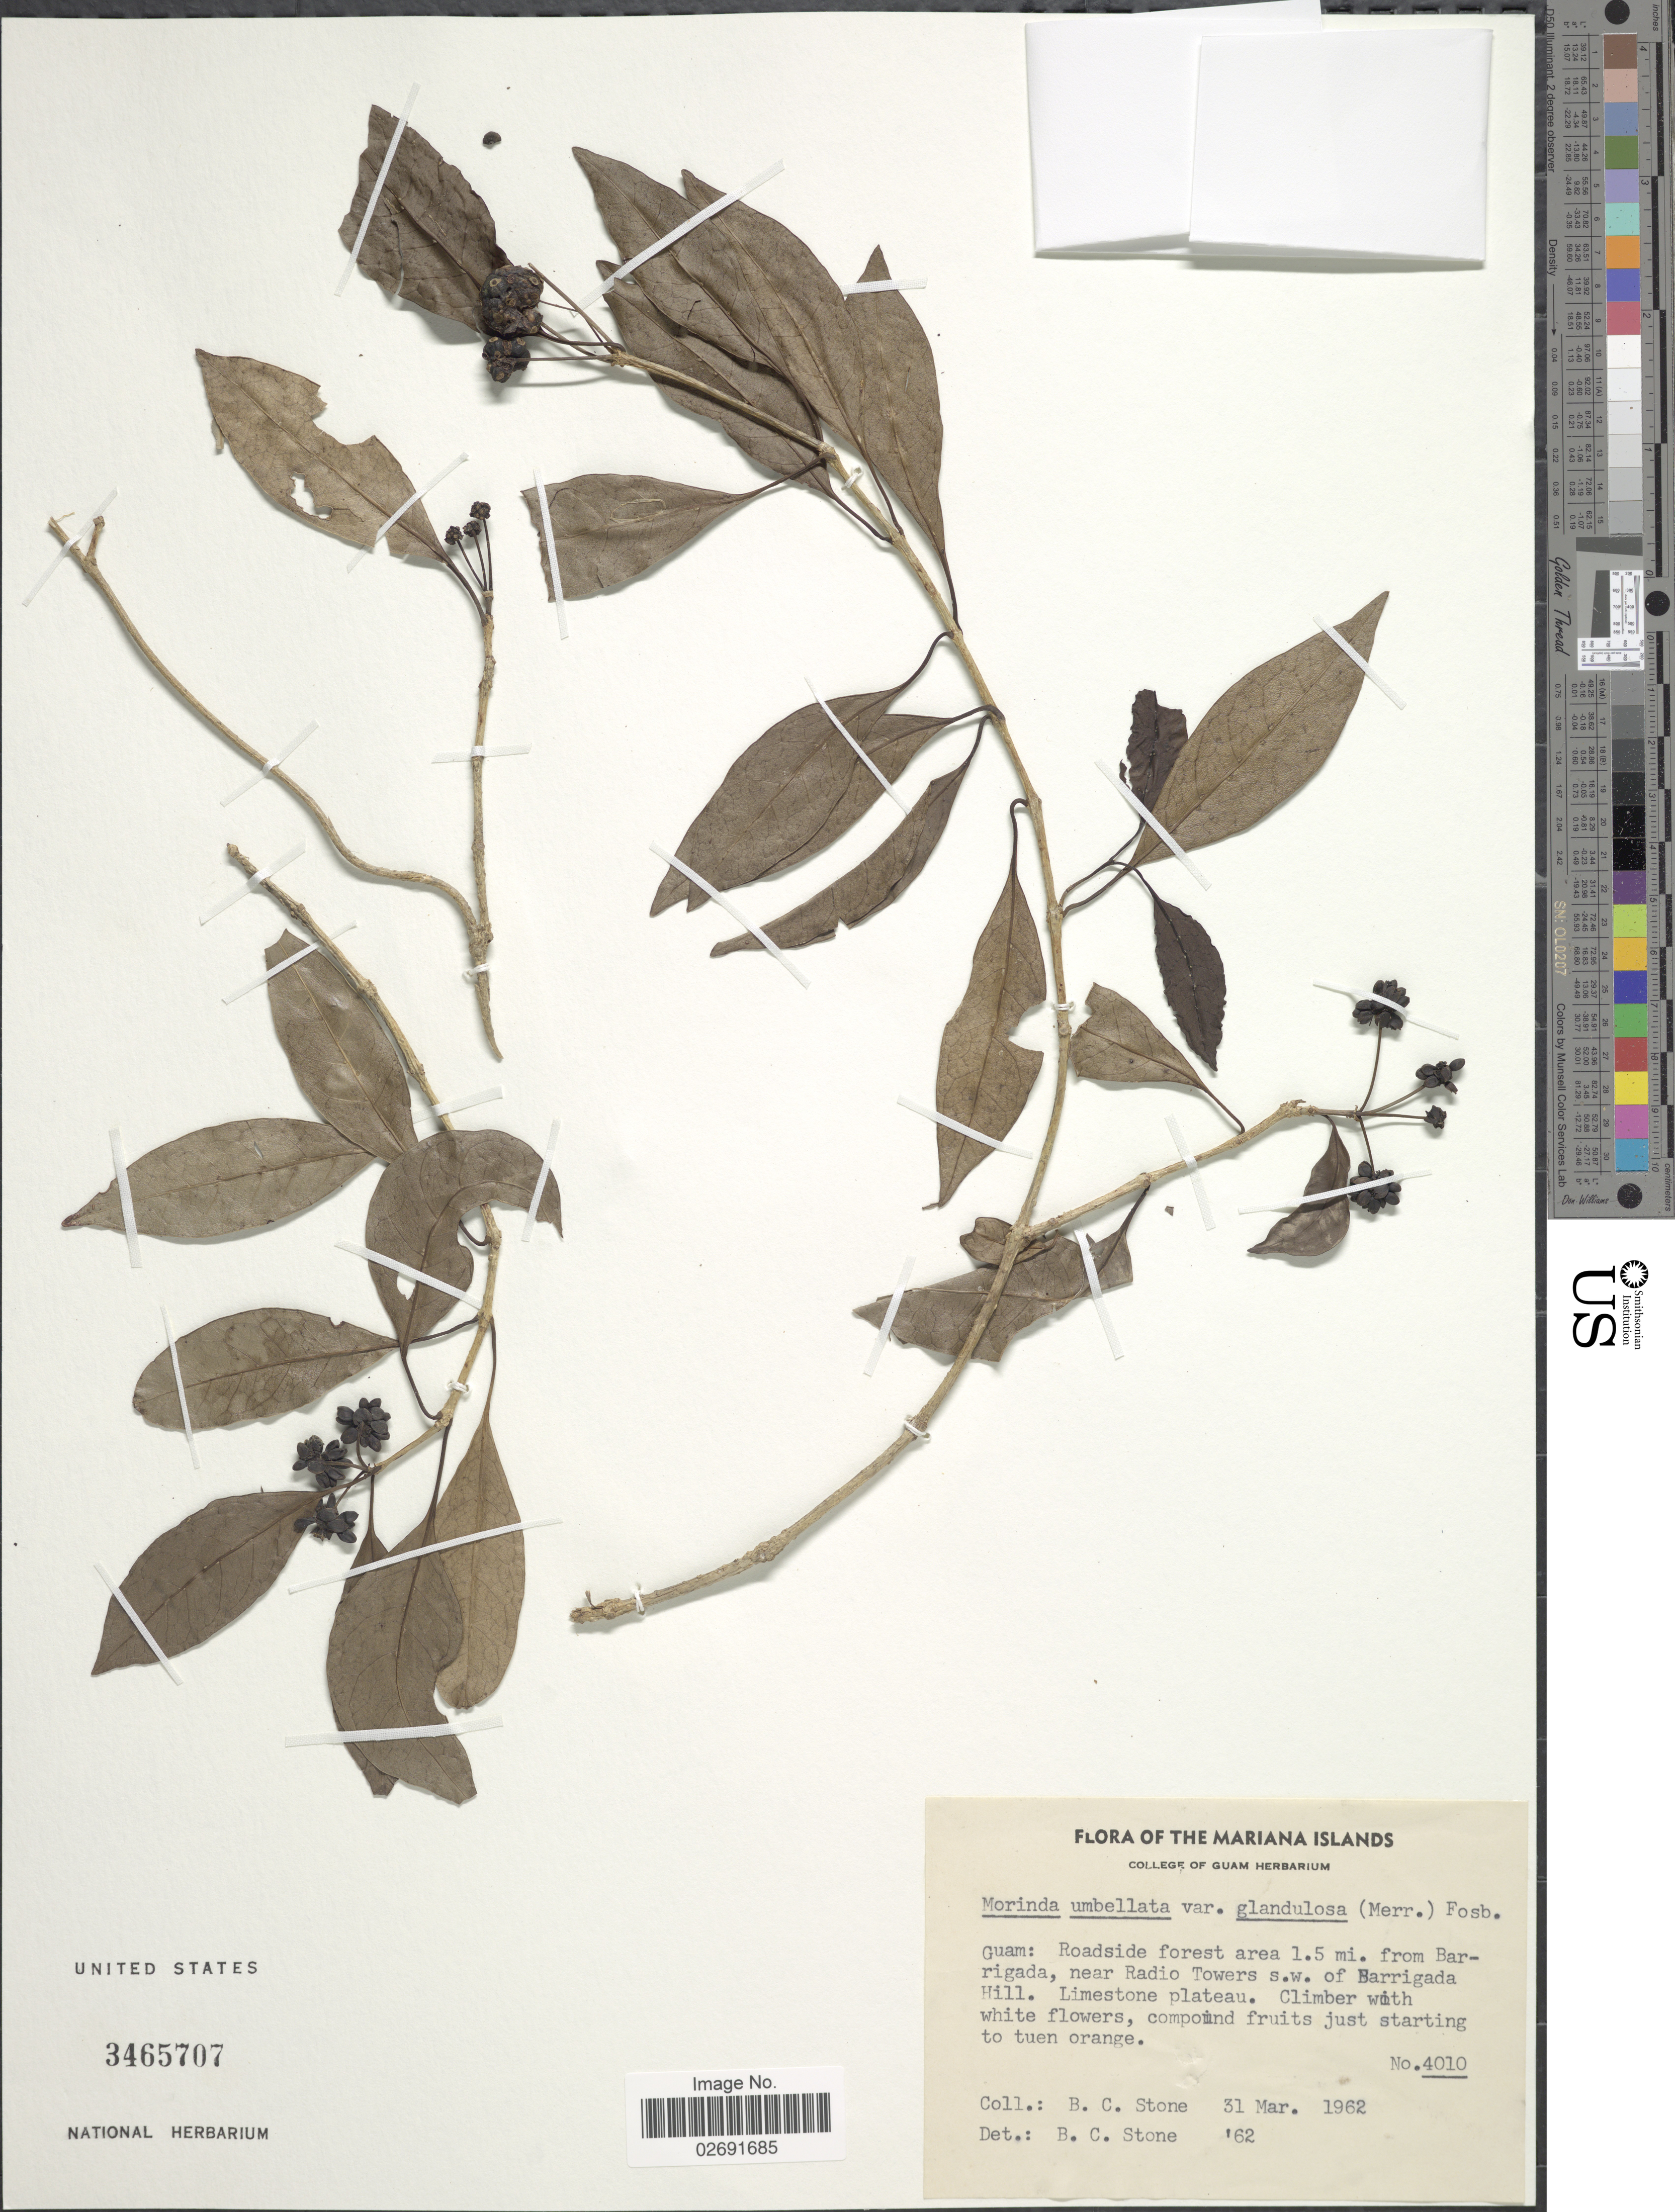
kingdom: Plantae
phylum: Tracheophyta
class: Magnoliopsida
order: Gentianales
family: Rubiaceae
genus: Gynochthodes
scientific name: Gynochthodes myrtifolia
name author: (A. Gray) Razafim. & B. Bremer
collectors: B. C. Stone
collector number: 4010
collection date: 1962-03-31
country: Guam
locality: Mariana Islands. Roadside forest area 1.5 mi. from Barrigada, near Radio Towers s.w. of Barrigada Hill.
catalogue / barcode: US 3465707